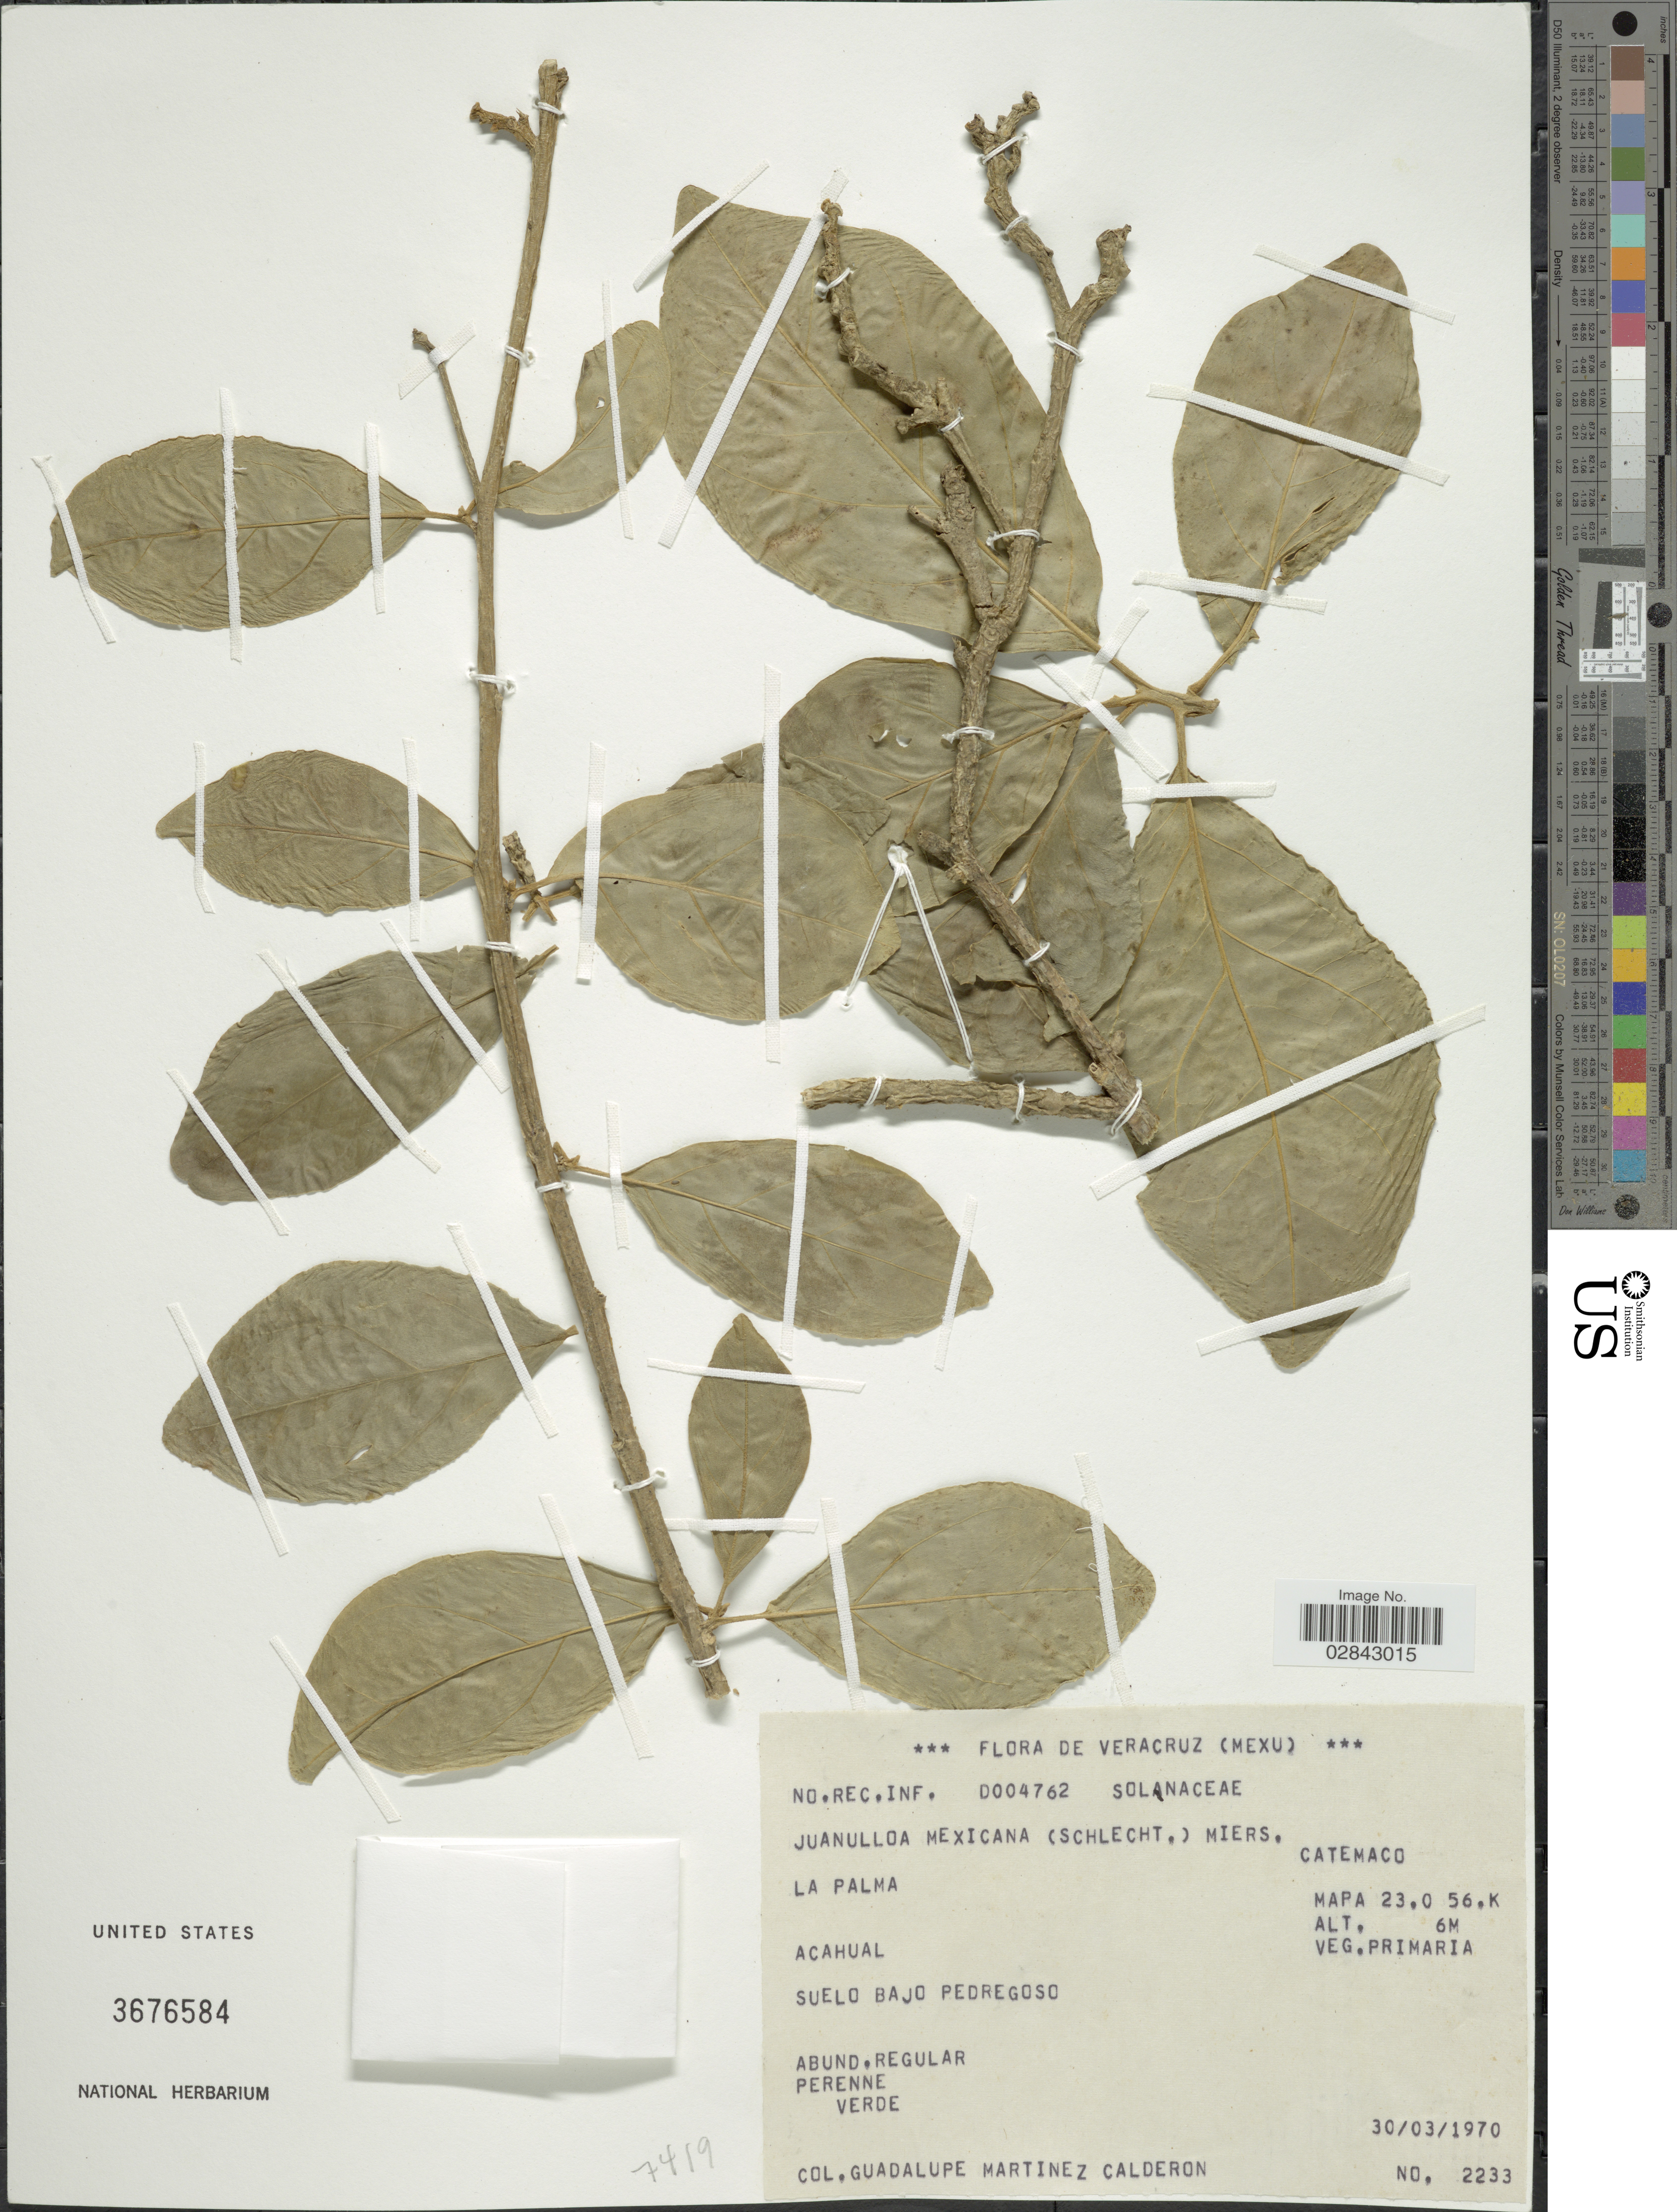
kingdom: Plantae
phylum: Tracheophyta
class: Magnoliopsida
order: Solanales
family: Solanaceae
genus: Juanulloa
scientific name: Juanulloa mexicana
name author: Miers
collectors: G. Martinez-C.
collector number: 2233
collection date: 1970-03-30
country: Mexico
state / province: Veracruz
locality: Veracruz (Mexu), La Palma, Acahual, Suelo Bajo Pedregoso, Catemaco, Mapa 23.0 56.K.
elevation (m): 6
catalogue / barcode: US 3676584